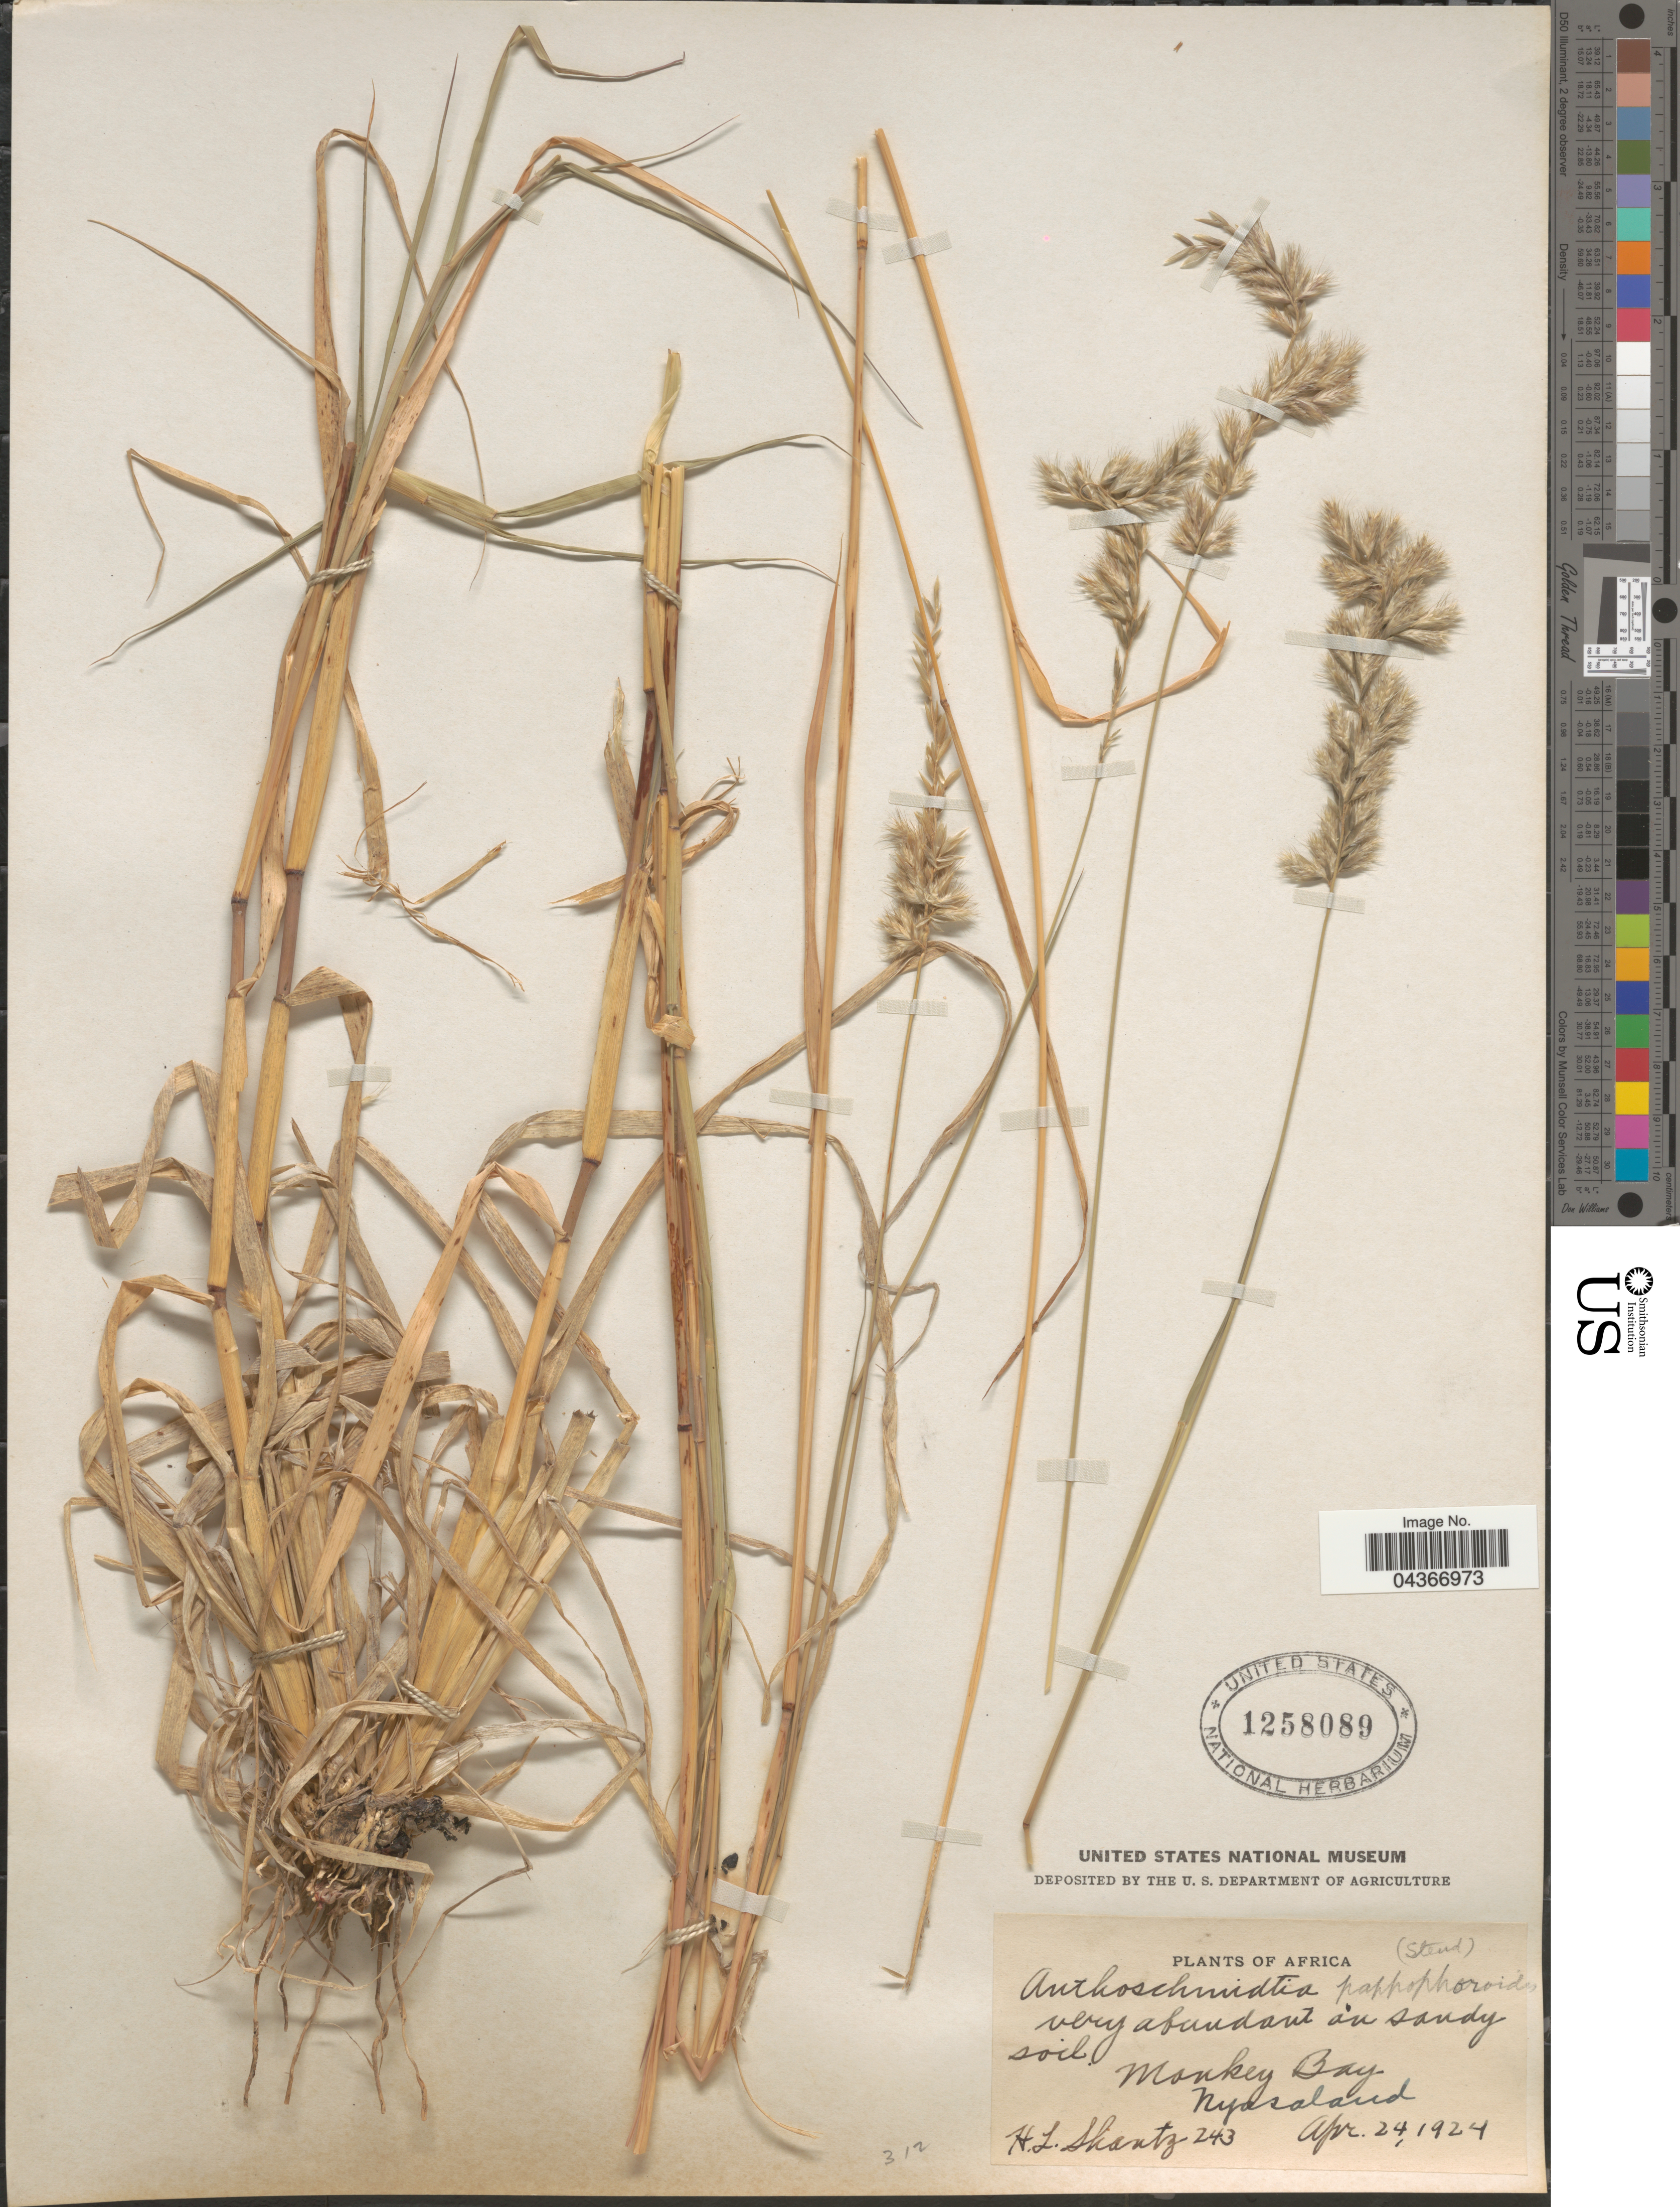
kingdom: Plantae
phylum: Tracheophyta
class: Liliopsida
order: Poales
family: Poaceae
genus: Schmidtia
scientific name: Schmidtia pappophoroides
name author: Steud. ex J.A. Schmidt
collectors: H. Shantz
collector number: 243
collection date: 1924-04-24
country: Malawi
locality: Very abundant on sandy soil. Monkey Bay Nyasaland.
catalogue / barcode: US 1258089